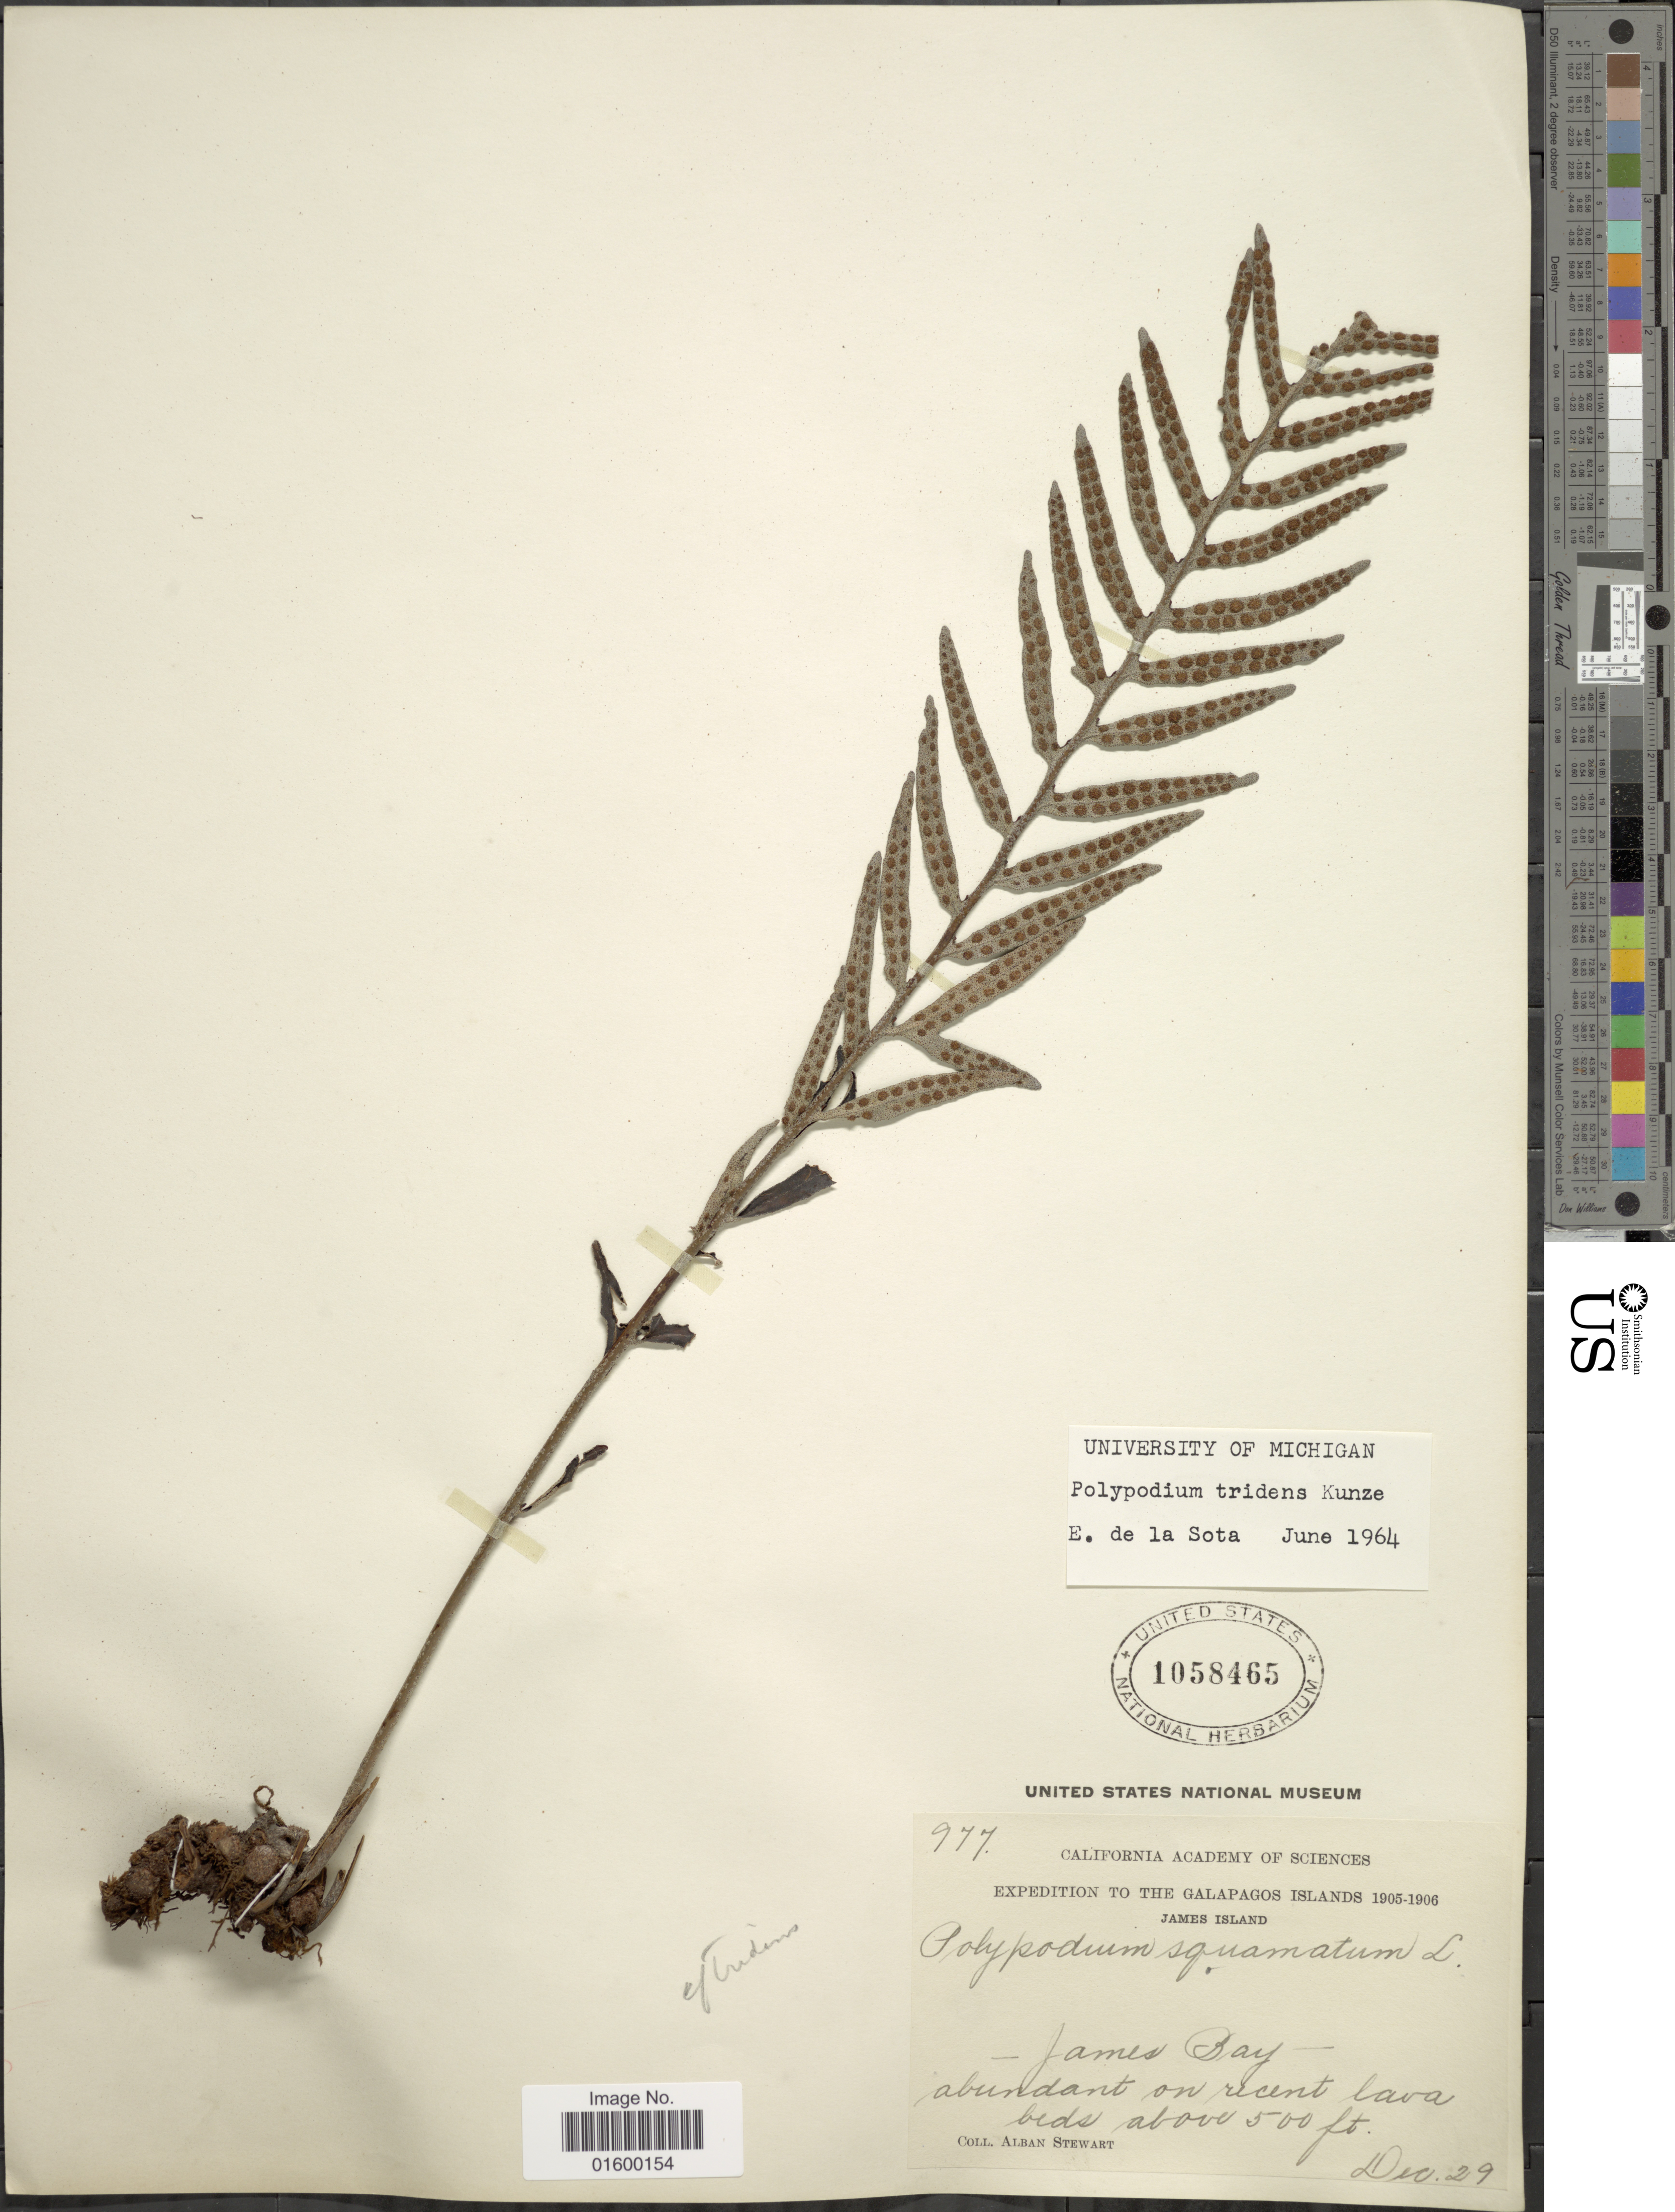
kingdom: Plantae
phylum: Tracheophyta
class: Polypodiopsida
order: Polypodiales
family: Polypodiaceae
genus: Pleopeltis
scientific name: Pleopeltis tridens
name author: J. Sm.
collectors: A. Stewart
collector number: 977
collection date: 1905-12-29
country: Ecuador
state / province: Colón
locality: Galapagos Islands, James Island, James Bay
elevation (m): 152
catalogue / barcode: US 1058465